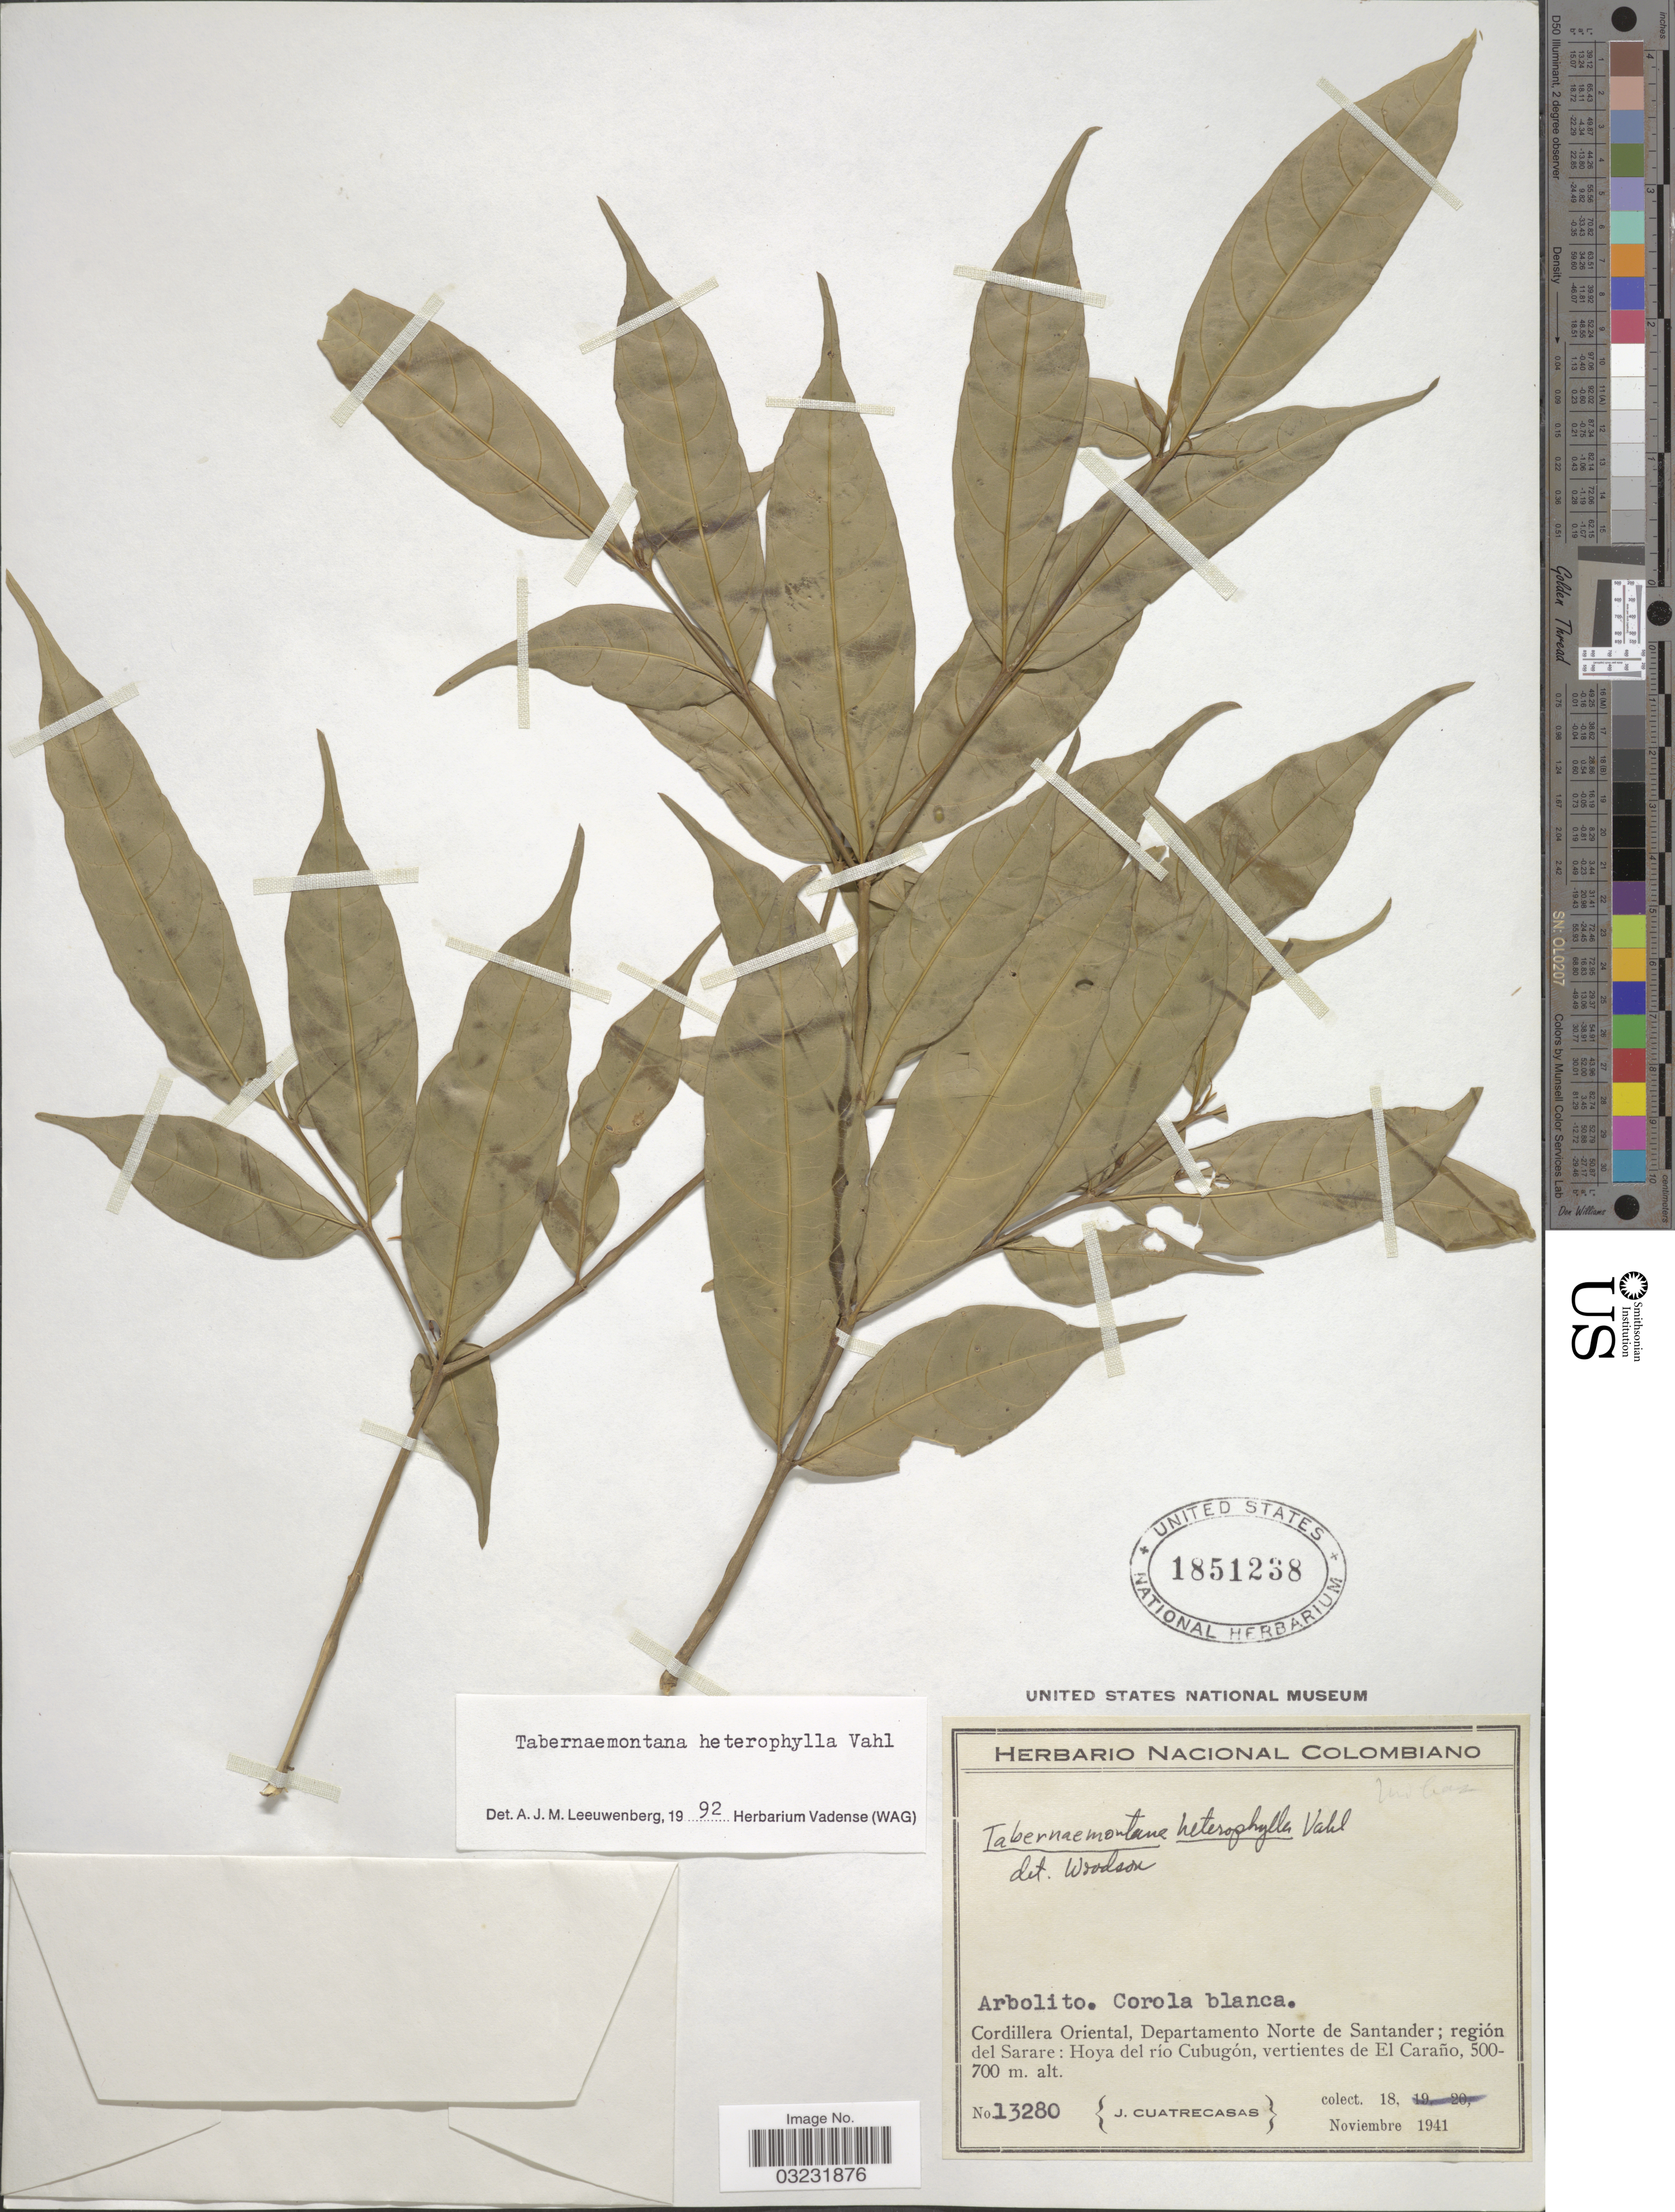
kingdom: Plantae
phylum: Tracheophyta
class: Magnoliopsida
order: Gentianales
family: Apocynaceae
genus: Tabernaemontana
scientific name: Tabernaemontana heterophylla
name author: Vahl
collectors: J. Cuatrecasas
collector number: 13280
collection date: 1941-11-18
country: Colombia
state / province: Norte de Santander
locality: Cordillera Oriental, Departamento Norte de Santander; región del Sarare: Hoya del río Cubugón, vertientes de El Caraño.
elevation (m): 500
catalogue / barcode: US 1851238